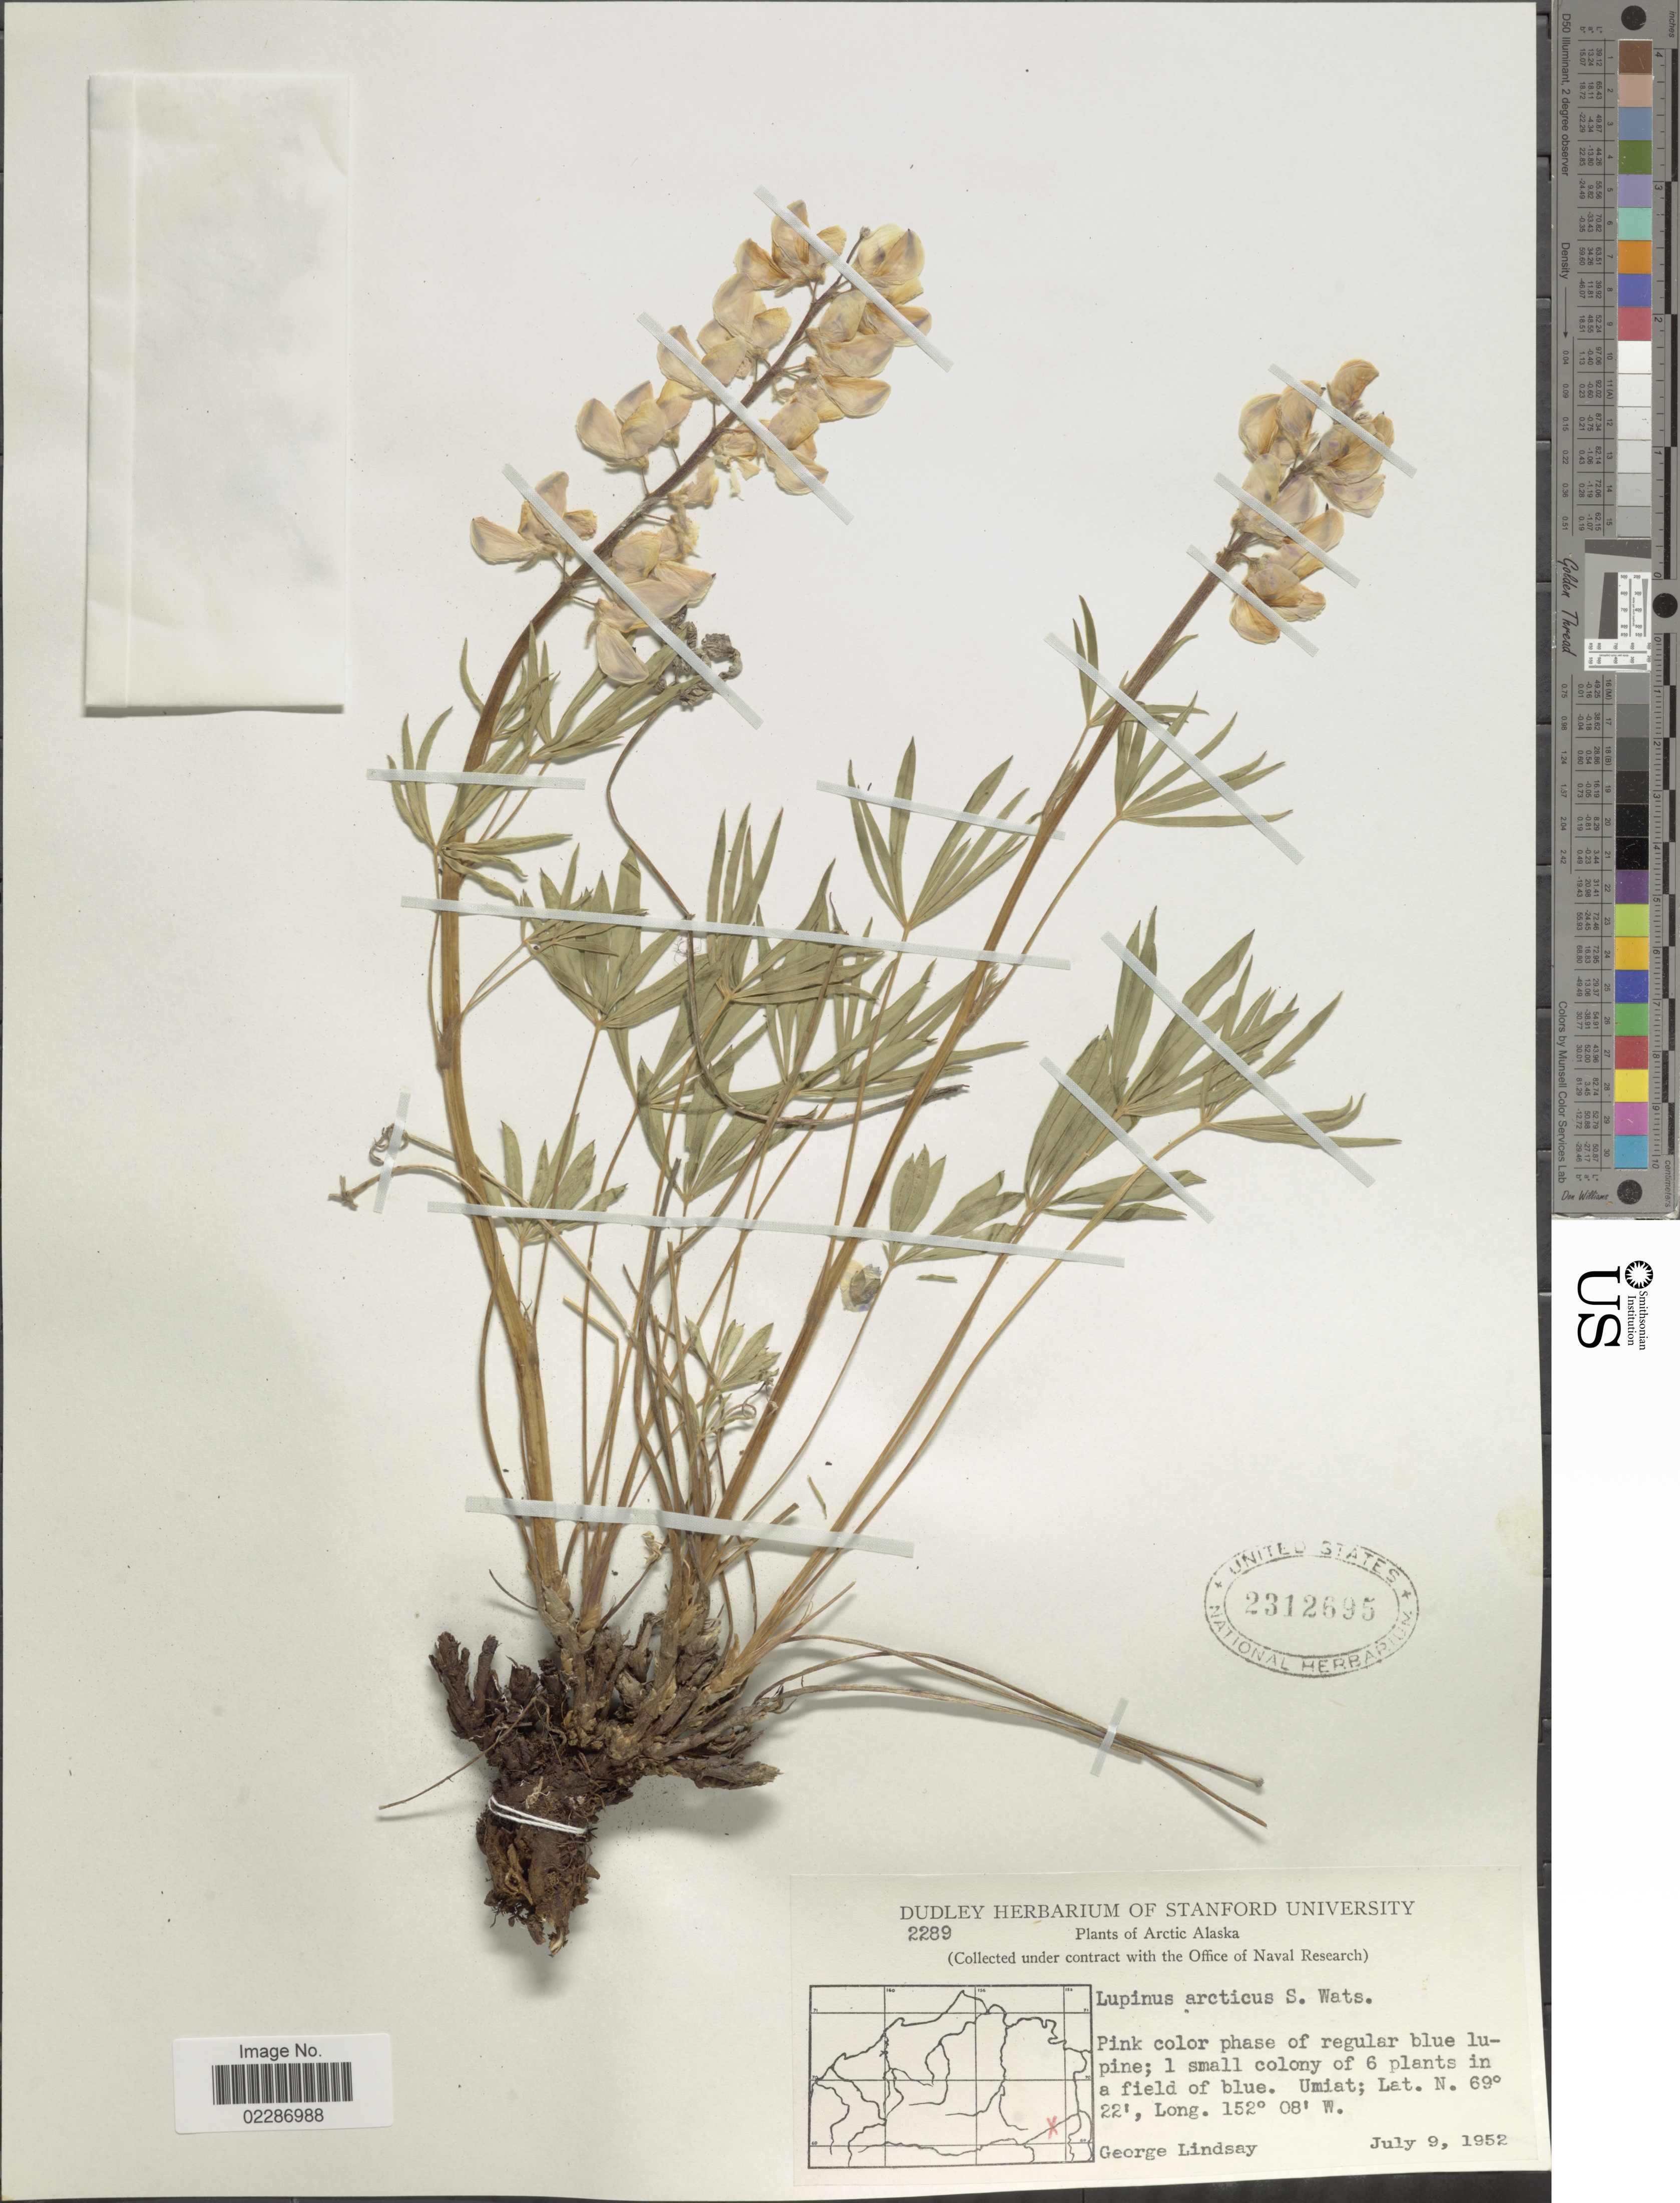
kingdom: Plantae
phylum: Tracheophyta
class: Magnoliopsida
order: Fabales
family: Fabaceae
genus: Lupinus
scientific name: Lupinus arcticus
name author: S. Watson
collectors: G. Lindsay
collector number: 2289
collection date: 1952-07-09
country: United States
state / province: Alaska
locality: Arctic Alaska, Umiat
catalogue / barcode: US 2312695